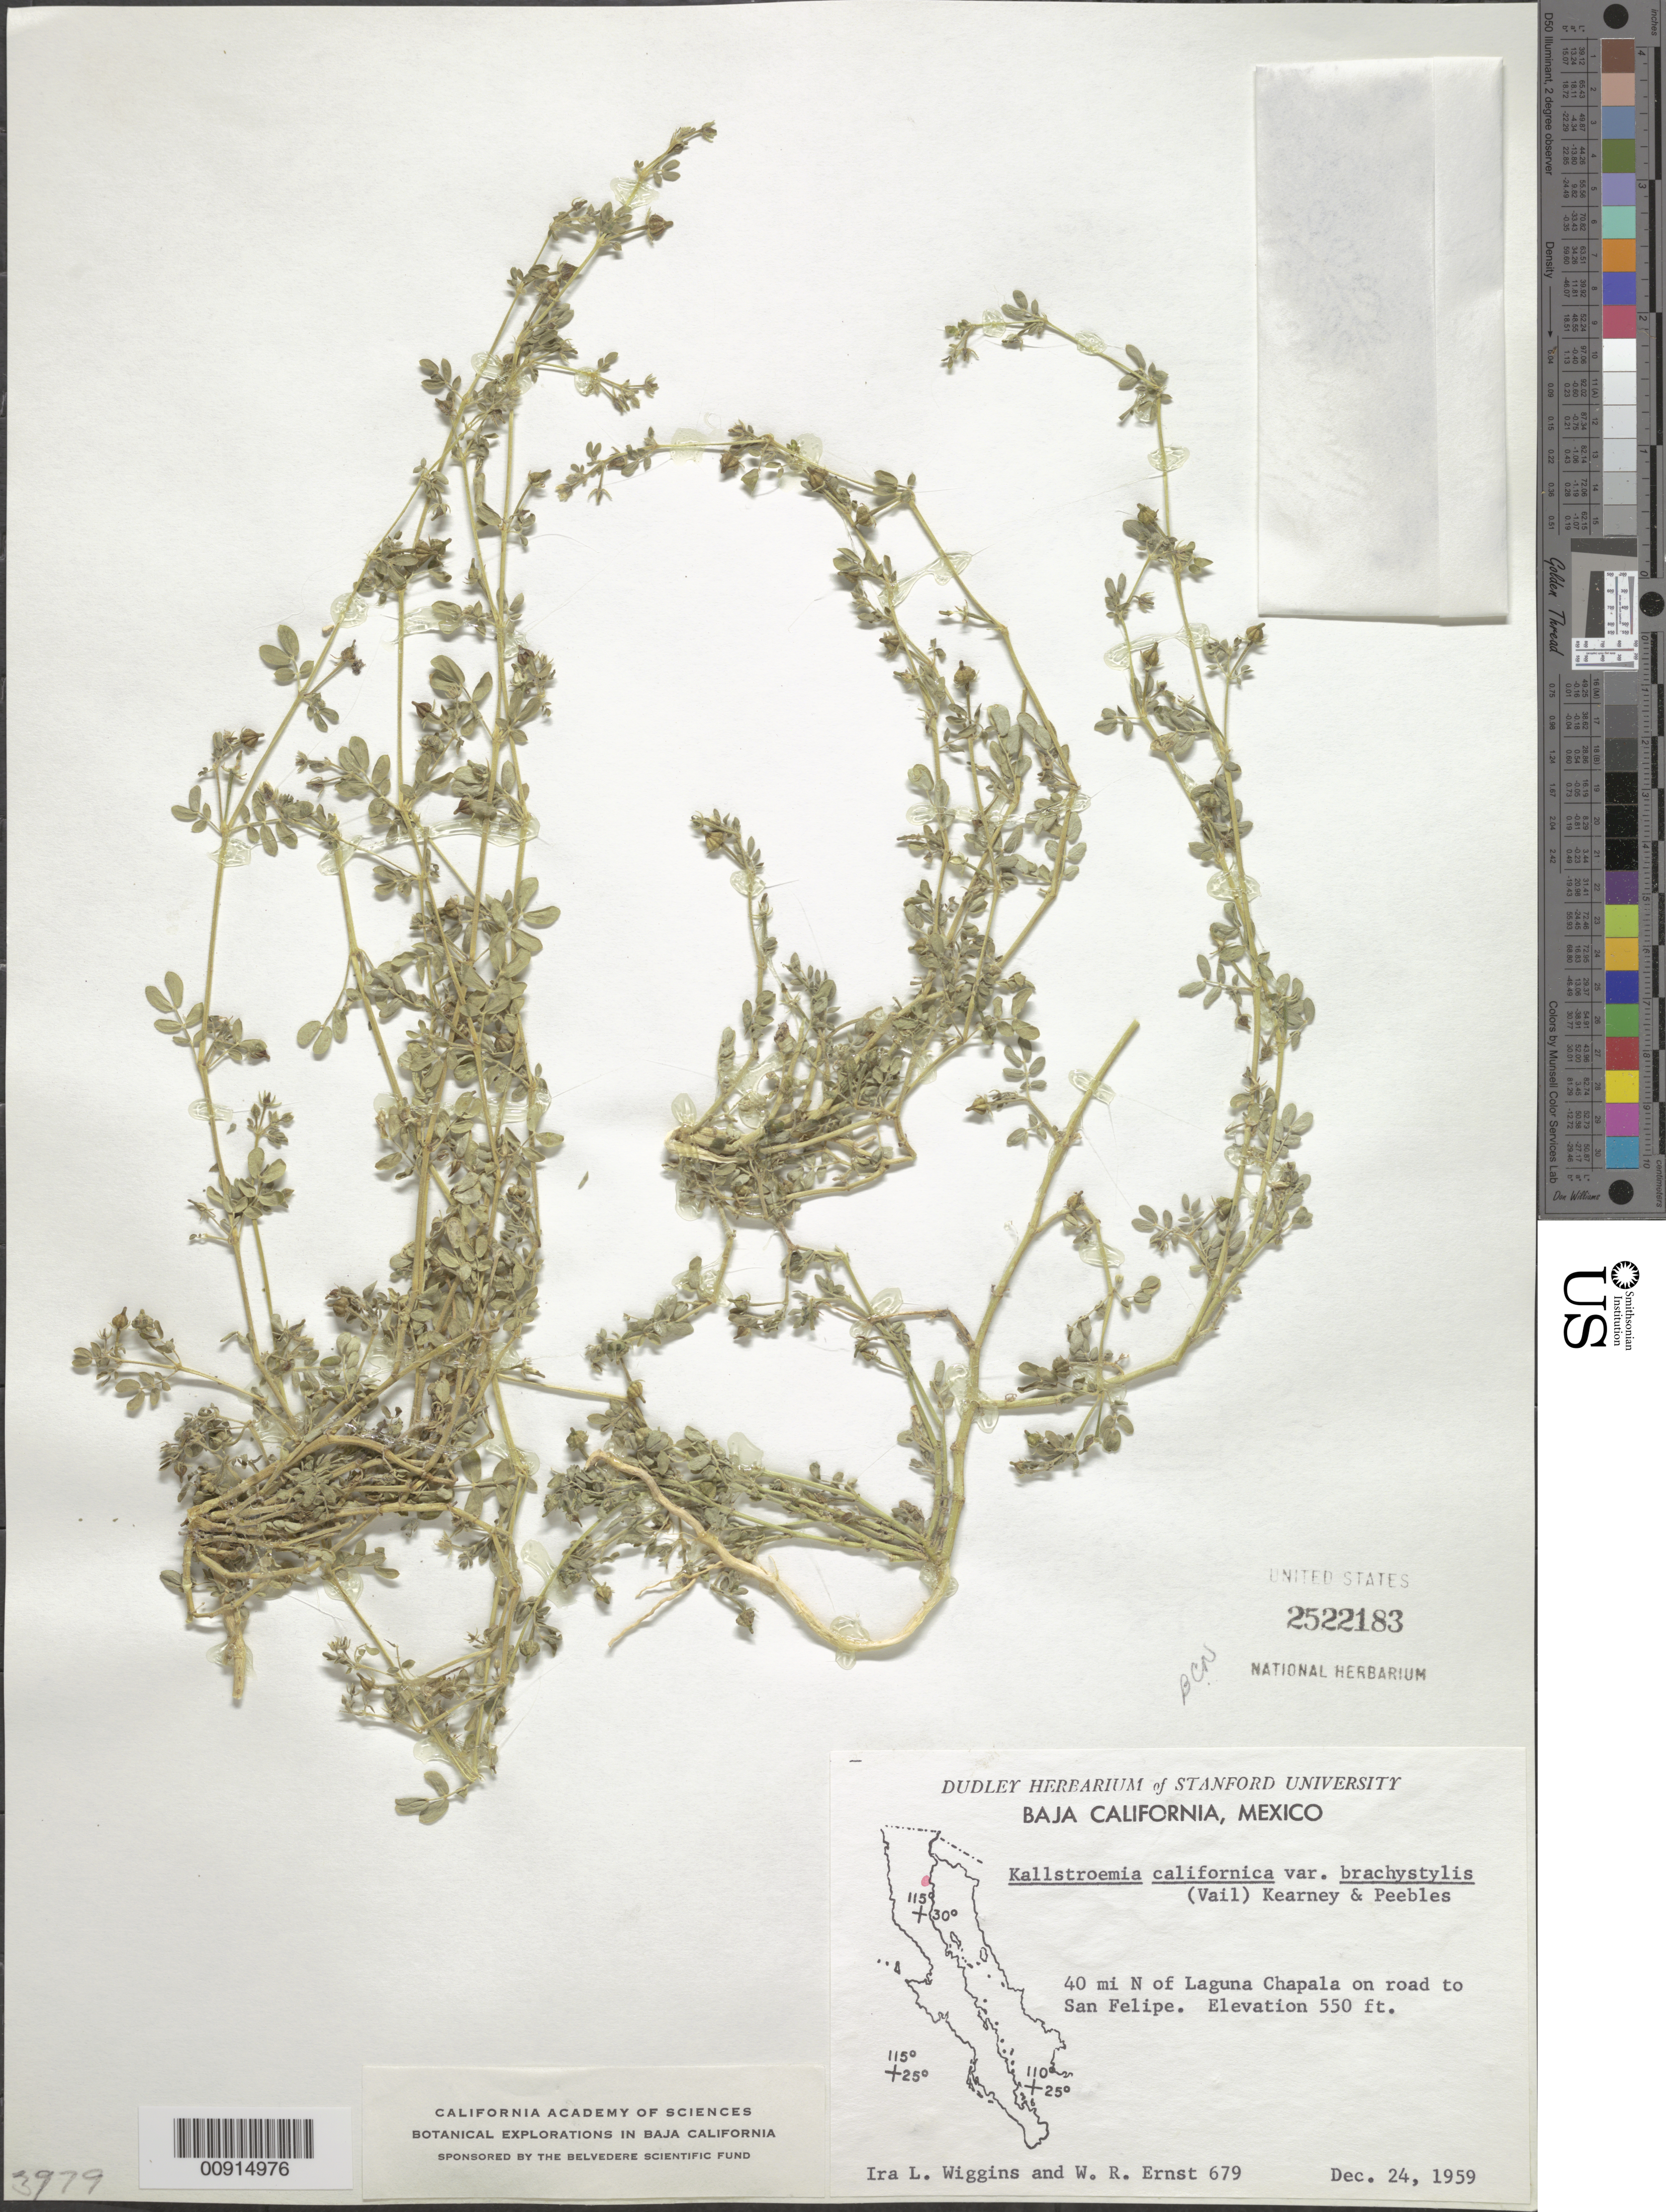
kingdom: Plantae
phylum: Tracheophyta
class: Magnoliopsida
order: Zygophyllales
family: Zygophyllaceae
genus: Kallstroemia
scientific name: Kallstroemia californica var. brachystylis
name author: (Vail) Kearney & Peebles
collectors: I. L. Wiggins & W. R. Ernst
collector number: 679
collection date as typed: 24 Dec 1959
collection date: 1959-12-24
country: Mexico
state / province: Baja California Norte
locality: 40 mi. N of Laguna Chapala on road to San Felipe. Baja California.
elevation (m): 168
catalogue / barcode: US 2522183